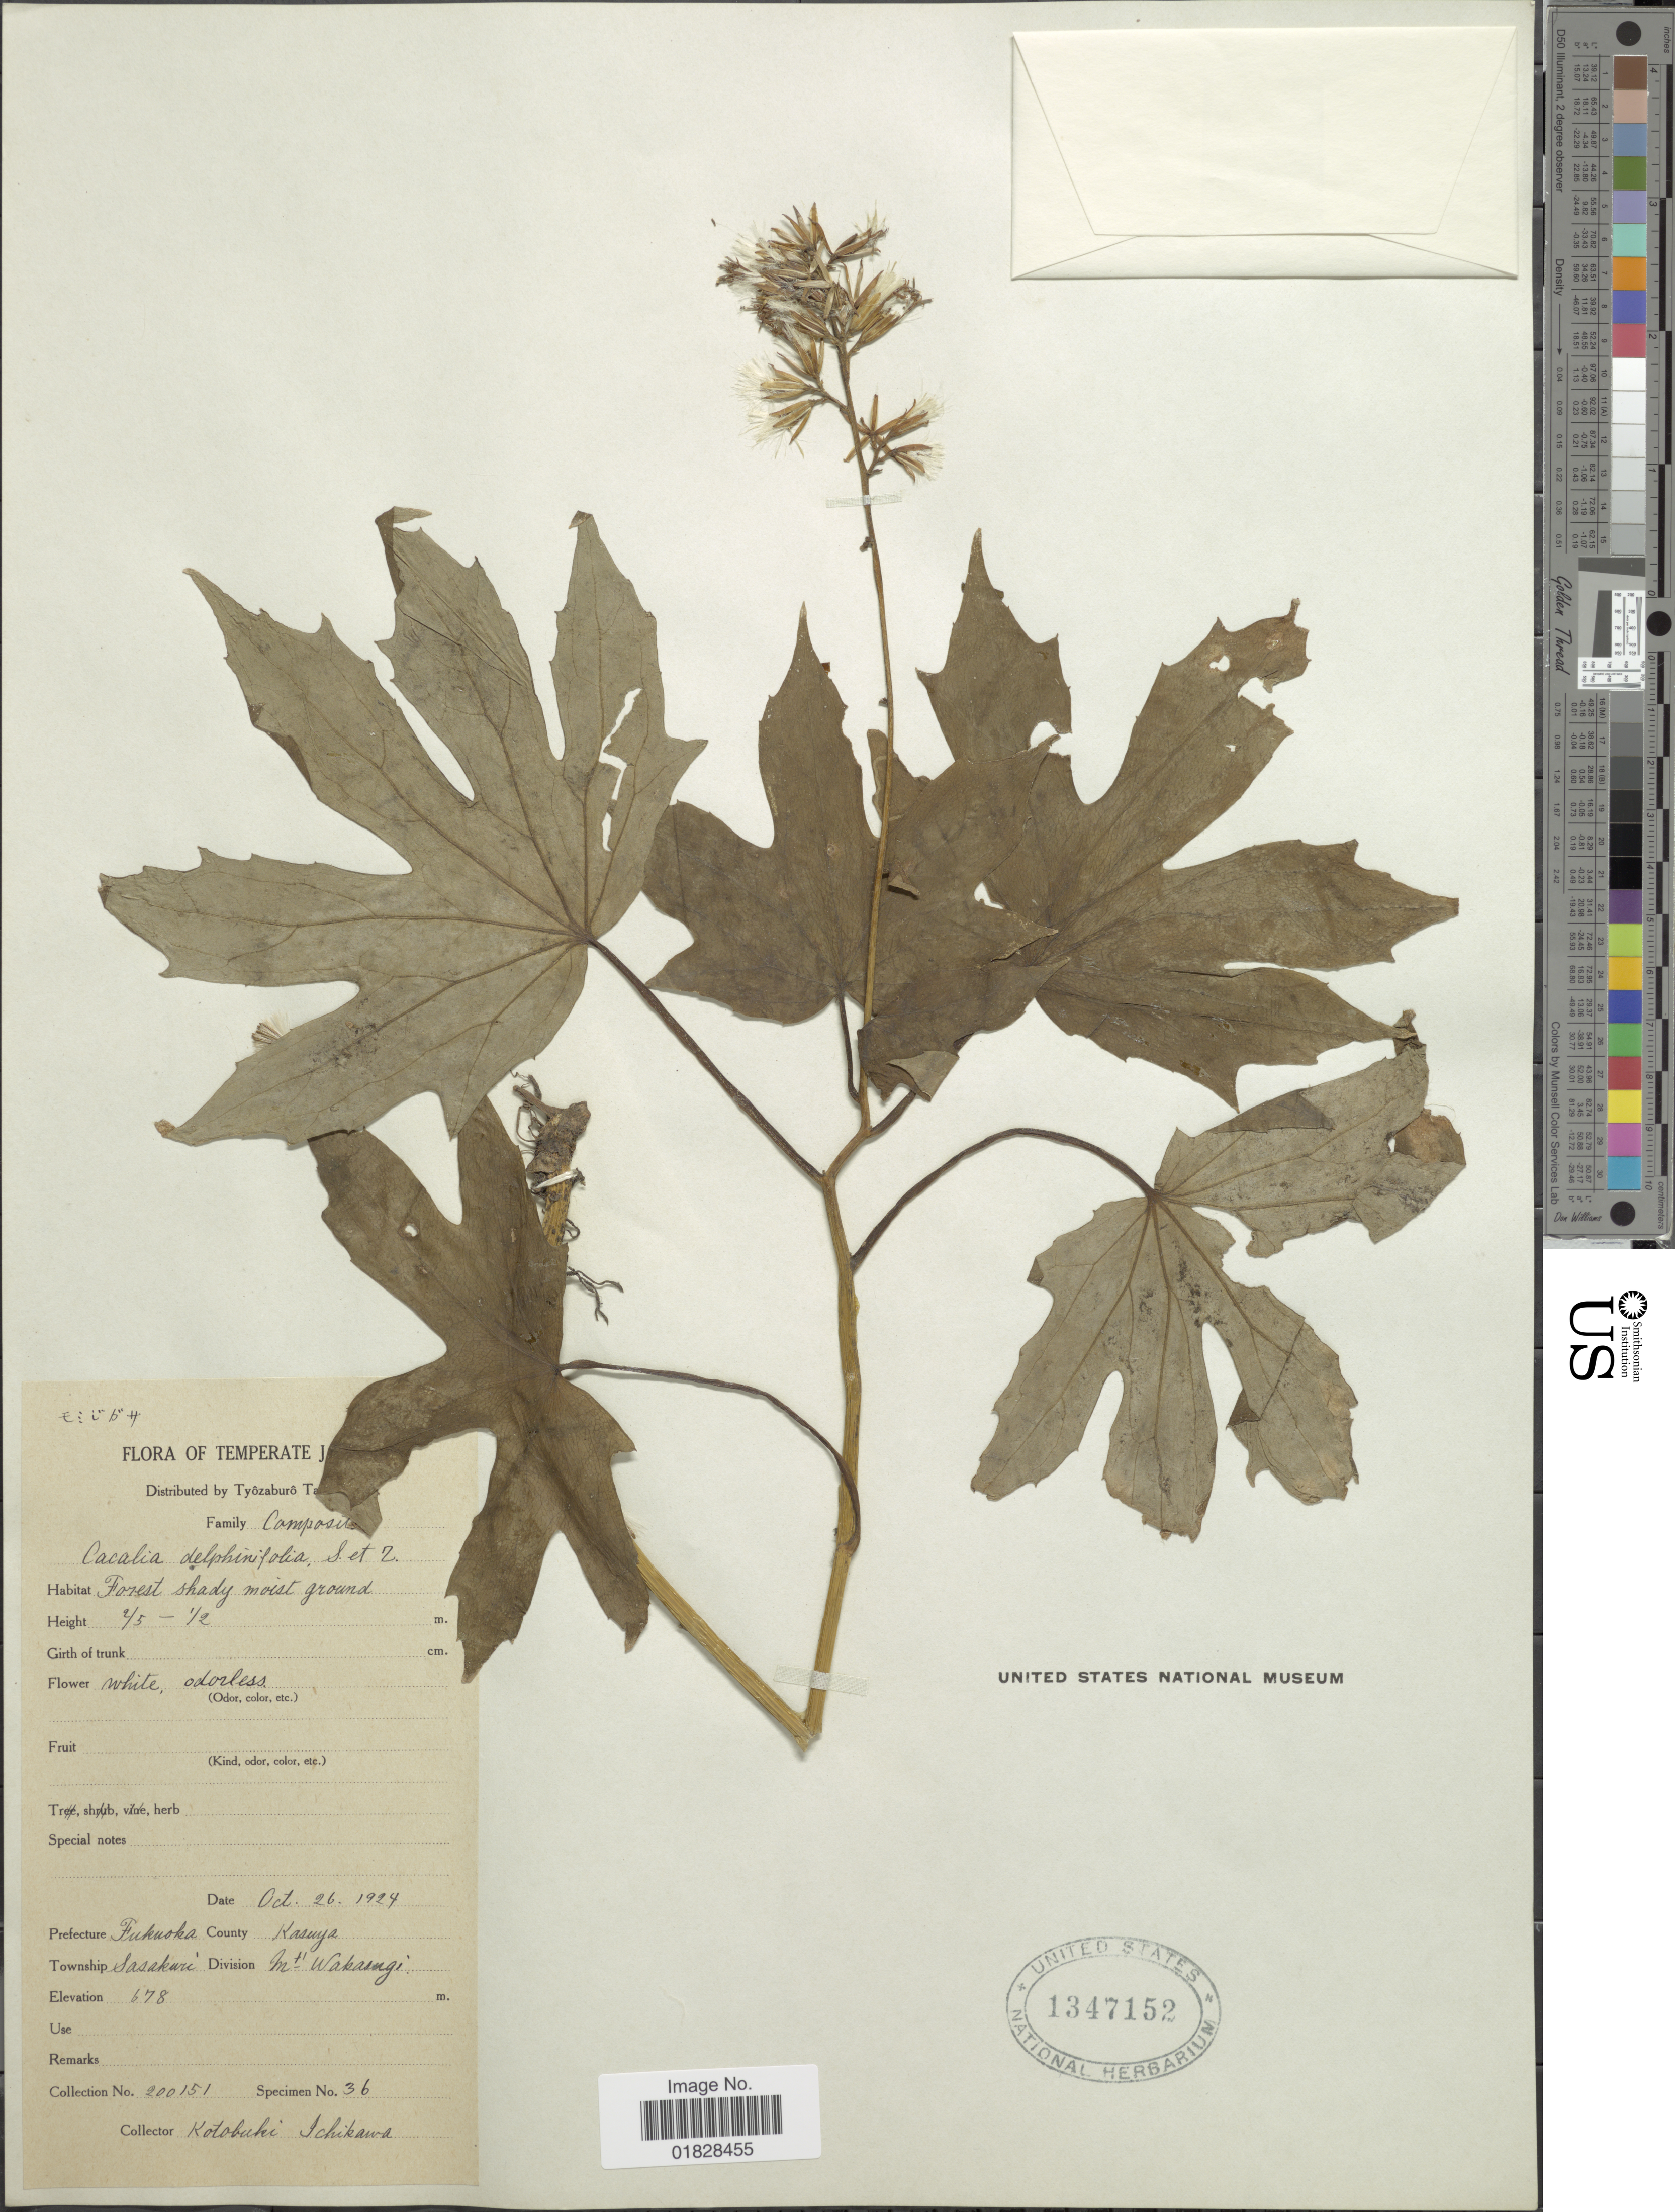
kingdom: Plantae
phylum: Tracheophyta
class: Magnoliopsida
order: Asterales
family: Asteraceae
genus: Parasenecio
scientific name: Parasenecio delphiniifolia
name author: H. Koyama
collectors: K. Ichikawa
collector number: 200151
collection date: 1924-10-26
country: Japan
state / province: Hukuoka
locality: Prefecture Fukuoka. County Kasuya. Township Sasakuri. Division Mt. Wakasugi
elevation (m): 678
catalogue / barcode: US 1347152